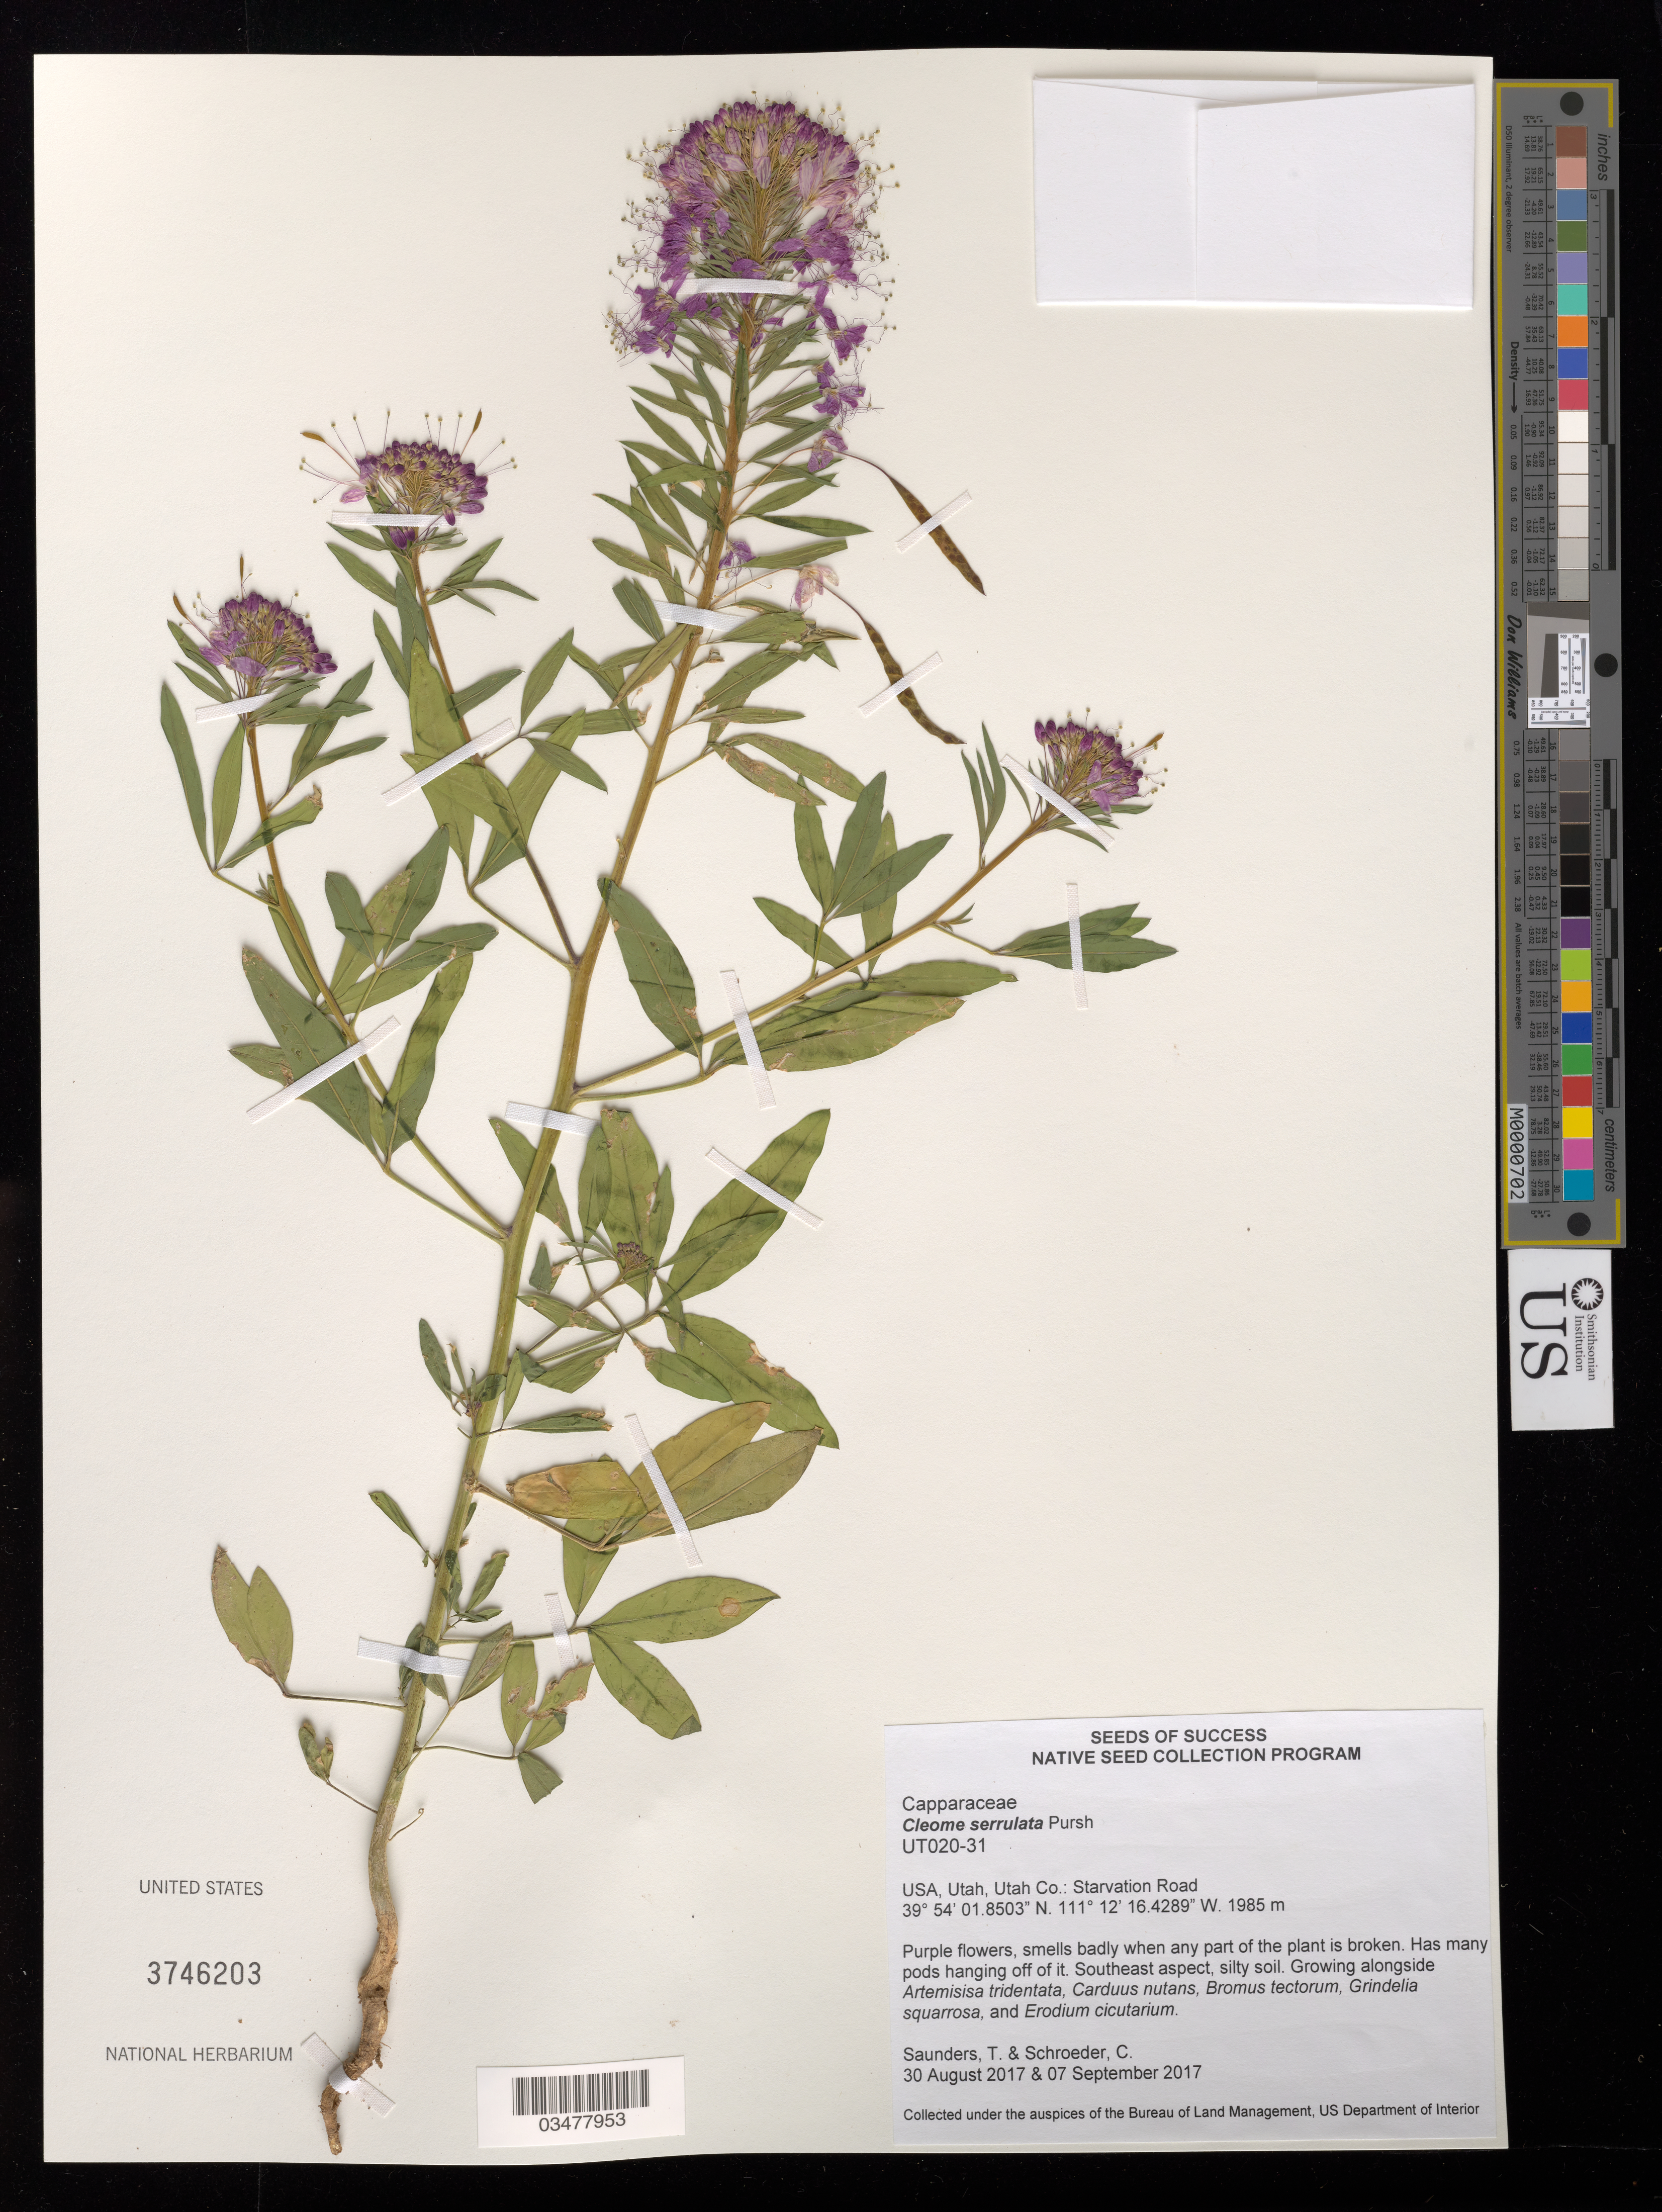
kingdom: Plantae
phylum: Tracheophyta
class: Magnoliopsida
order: Brassicales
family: Cleomaceae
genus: Cleomella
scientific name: Cleomella serrulata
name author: (Pursh) Roalson & J.C. Hall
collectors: T. Saunders & C. Schroeder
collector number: UT020-31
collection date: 2017-08-30,2017-09-07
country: United States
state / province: Utah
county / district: Utah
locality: BLM, Starvation Road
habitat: Riparian. Silty soil. With Artemisia tridentata, Carduus nutans, Bromus tectorum, etc.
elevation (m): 1985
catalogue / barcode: US 3746203